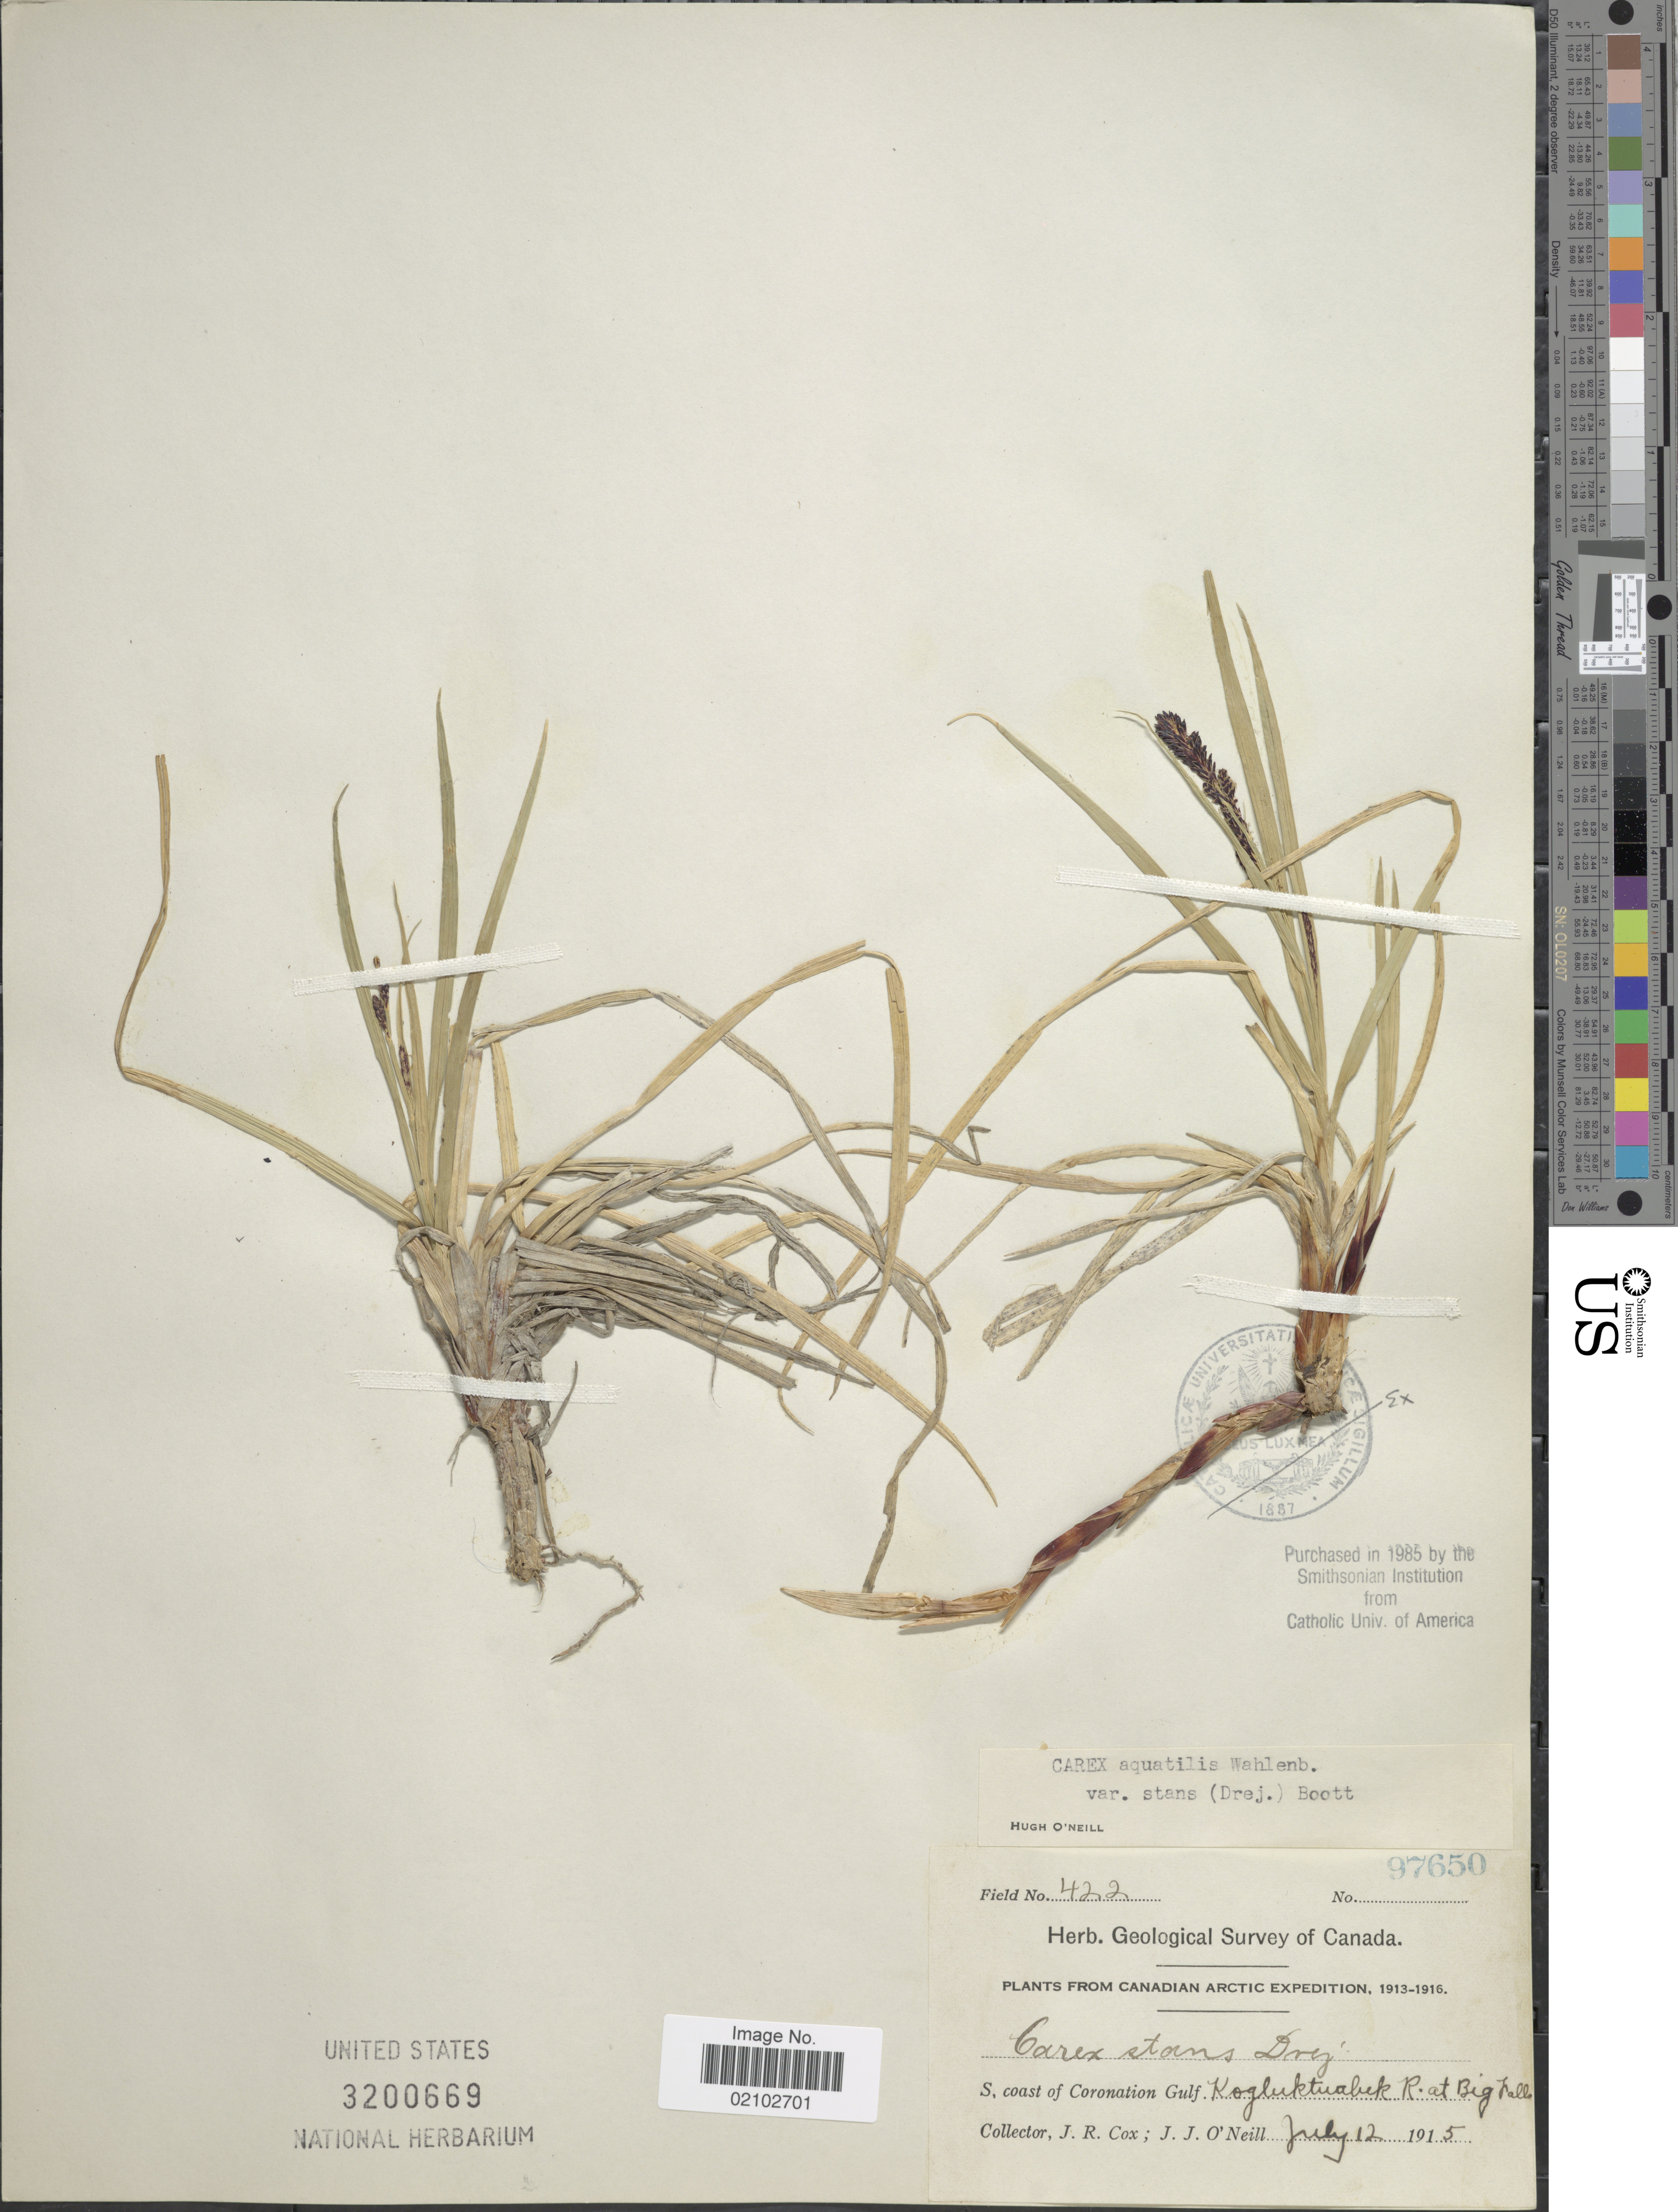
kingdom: Plantae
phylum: Tracheophyta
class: Liliopsida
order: Poales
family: Cyperaceae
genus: Carex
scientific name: Carex aquatilis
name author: Wahlenb.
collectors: J. Cox & J. J. O'Neill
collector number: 97650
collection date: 1915-07-12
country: Canada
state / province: Nunavut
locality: Canadian Arctic, S. coast of Coronation Gulf, Kogluktualuk R. at Big Falls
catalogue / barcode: US 3200669